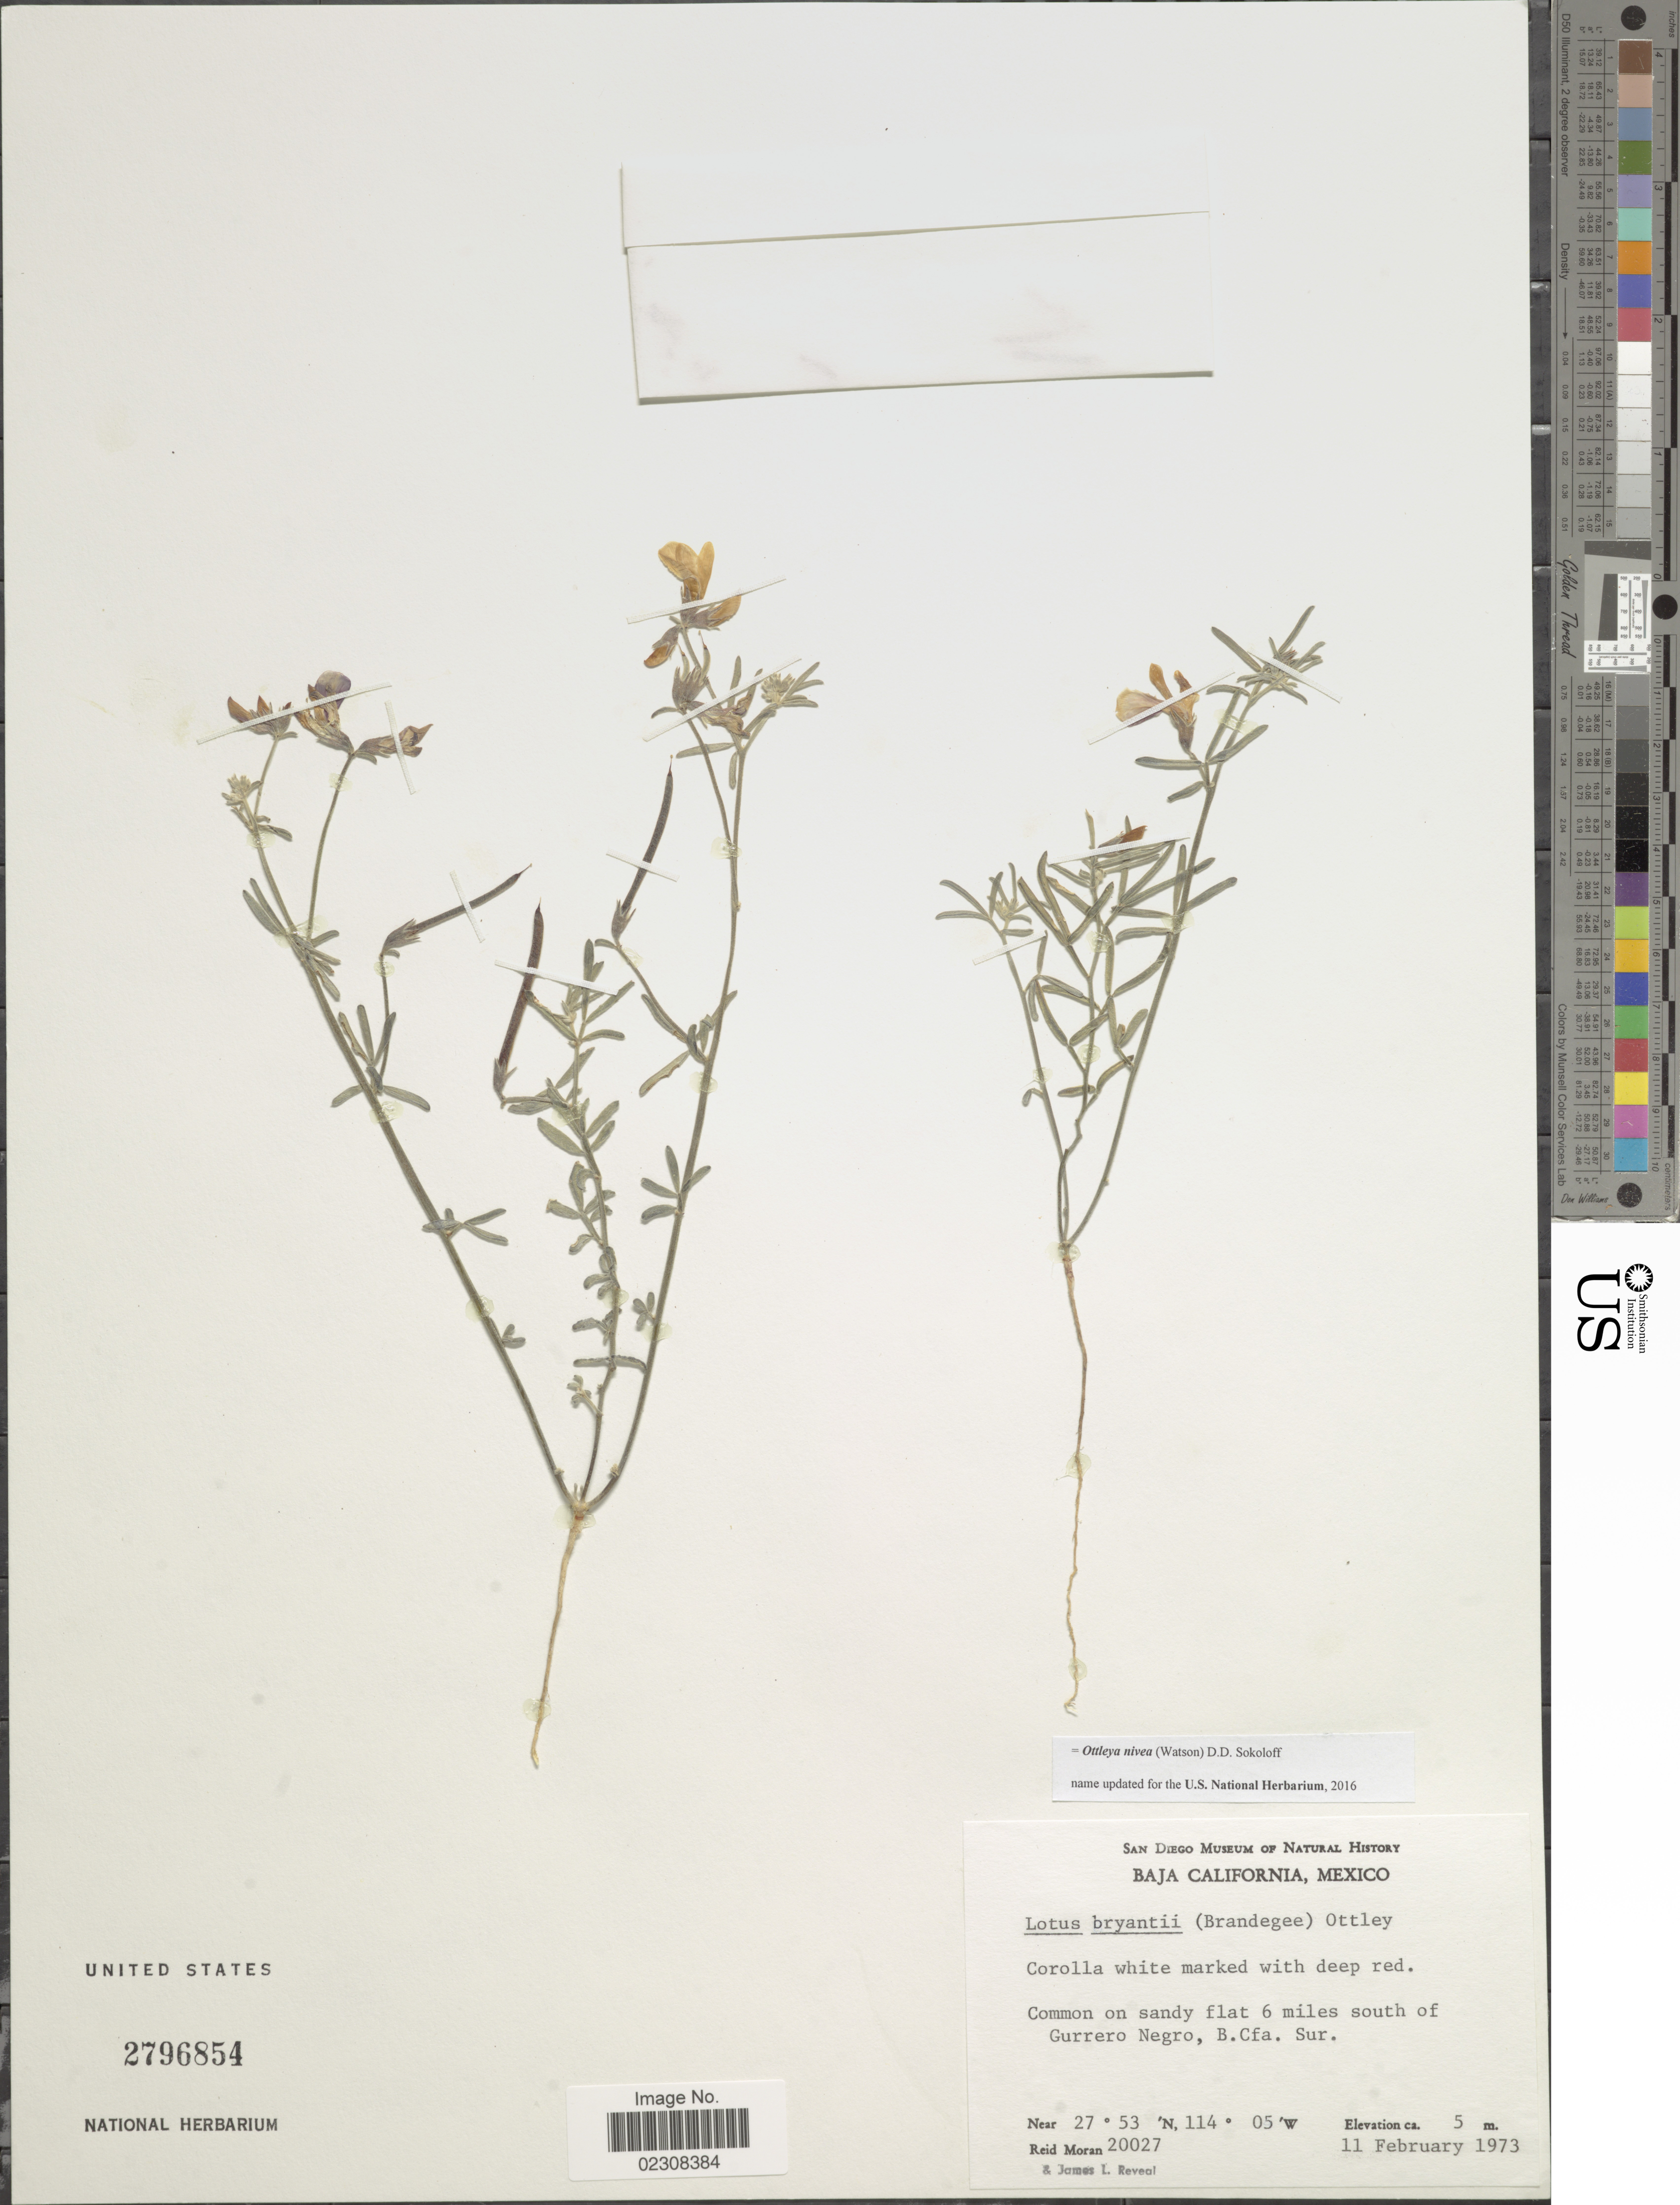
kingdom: Plantae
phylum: Tracheophyta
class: Magnoliopsida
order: Fabales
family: Fabaceae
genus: Ottleya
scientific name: Ottleya nivea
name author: (Watson) D.D. Sokoloff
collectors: R. V. Moran & J. L. Reveal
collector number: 20027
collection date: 1973-02-11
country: Mexico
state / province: Baja California Sur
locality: Baja California, Common on andy flat 6 miles south of Gurrero Negro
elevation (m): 5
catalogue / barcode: US 2796854